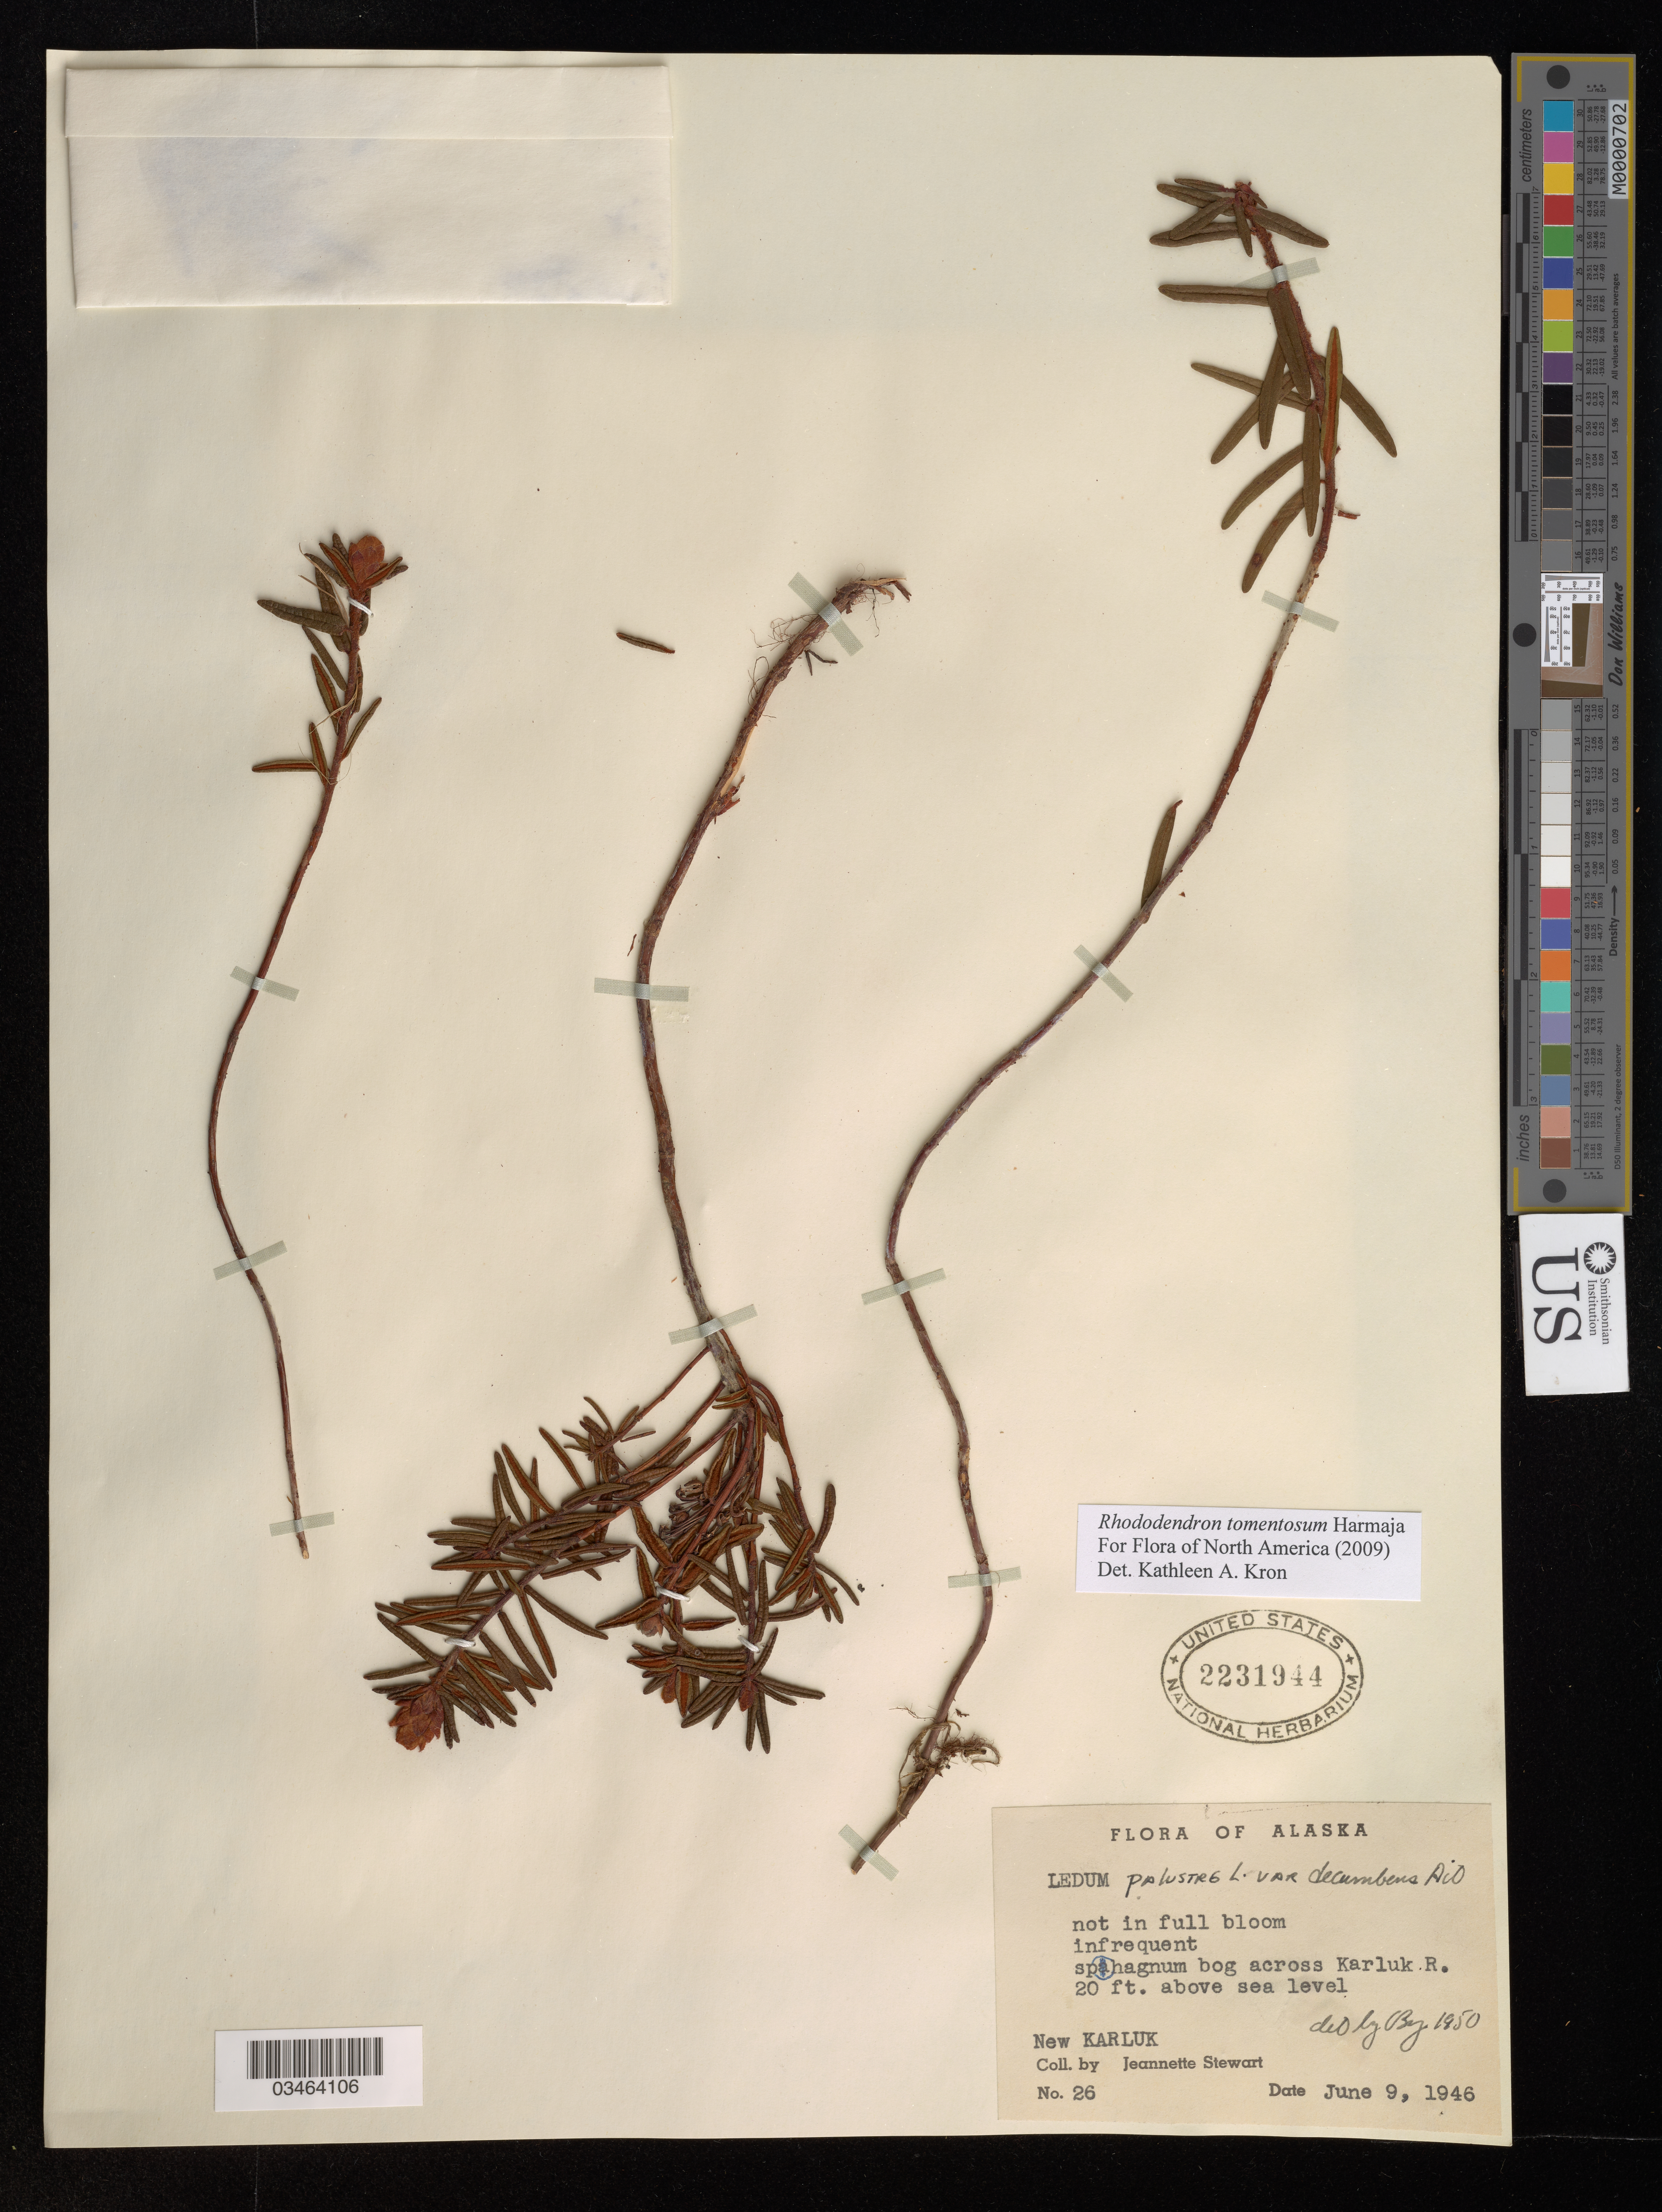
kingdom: Plantae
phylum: Tracheophyta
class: Magnoliopsida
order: Ericales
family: Ericaceae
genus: Rhododendron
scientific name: Rhododendron tomentosum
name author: Harmaja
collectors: J. Stewart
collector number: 26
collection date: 1946-06-09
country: United States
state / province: Alaska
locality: New Karluk.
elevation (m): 6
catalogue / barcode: US 2231944